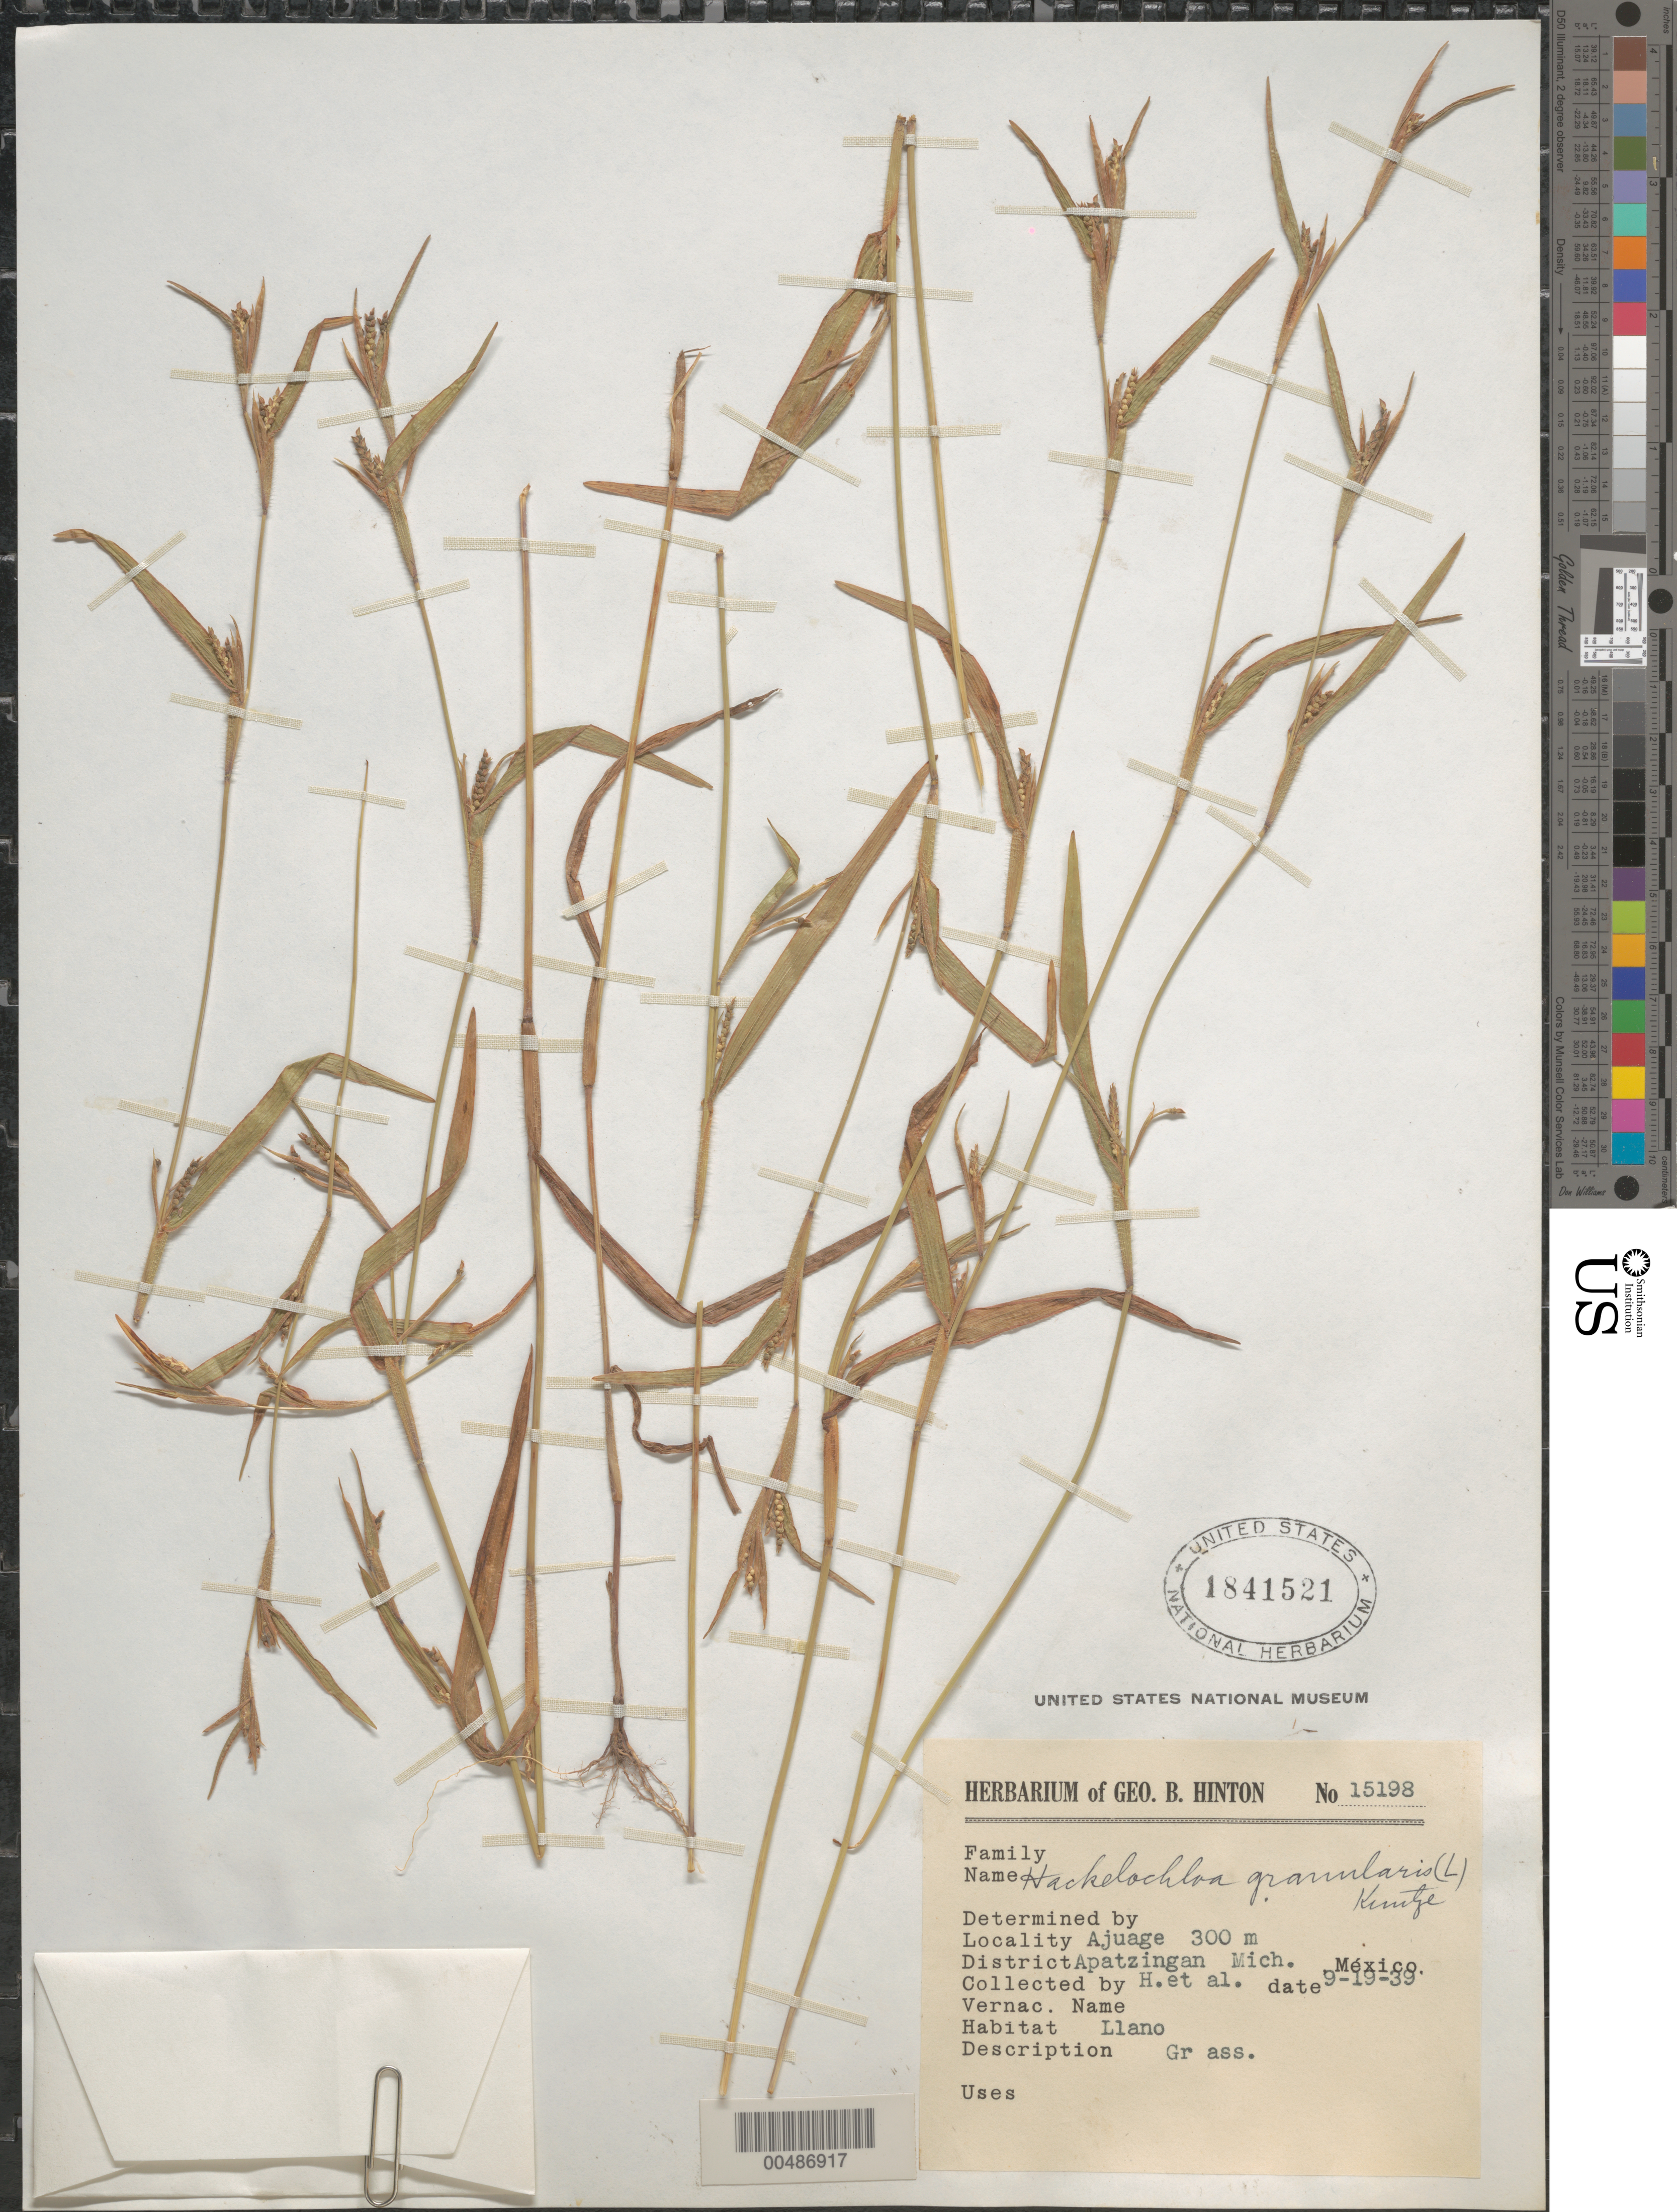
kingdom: Plantae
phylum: Tracheophyta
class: Liliopsida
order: Poales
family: Poaceae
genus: Hackelochloa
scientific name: Hackelochloa granularis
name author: (L.) Kuntze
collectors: G. B. Hinton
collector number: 15198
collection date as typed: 19 Sep 1939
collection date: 1939-09-19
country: Mexico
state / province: Michoacán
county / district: Apatzingán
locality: Ajuage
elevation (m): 300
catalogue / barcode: US 1841521